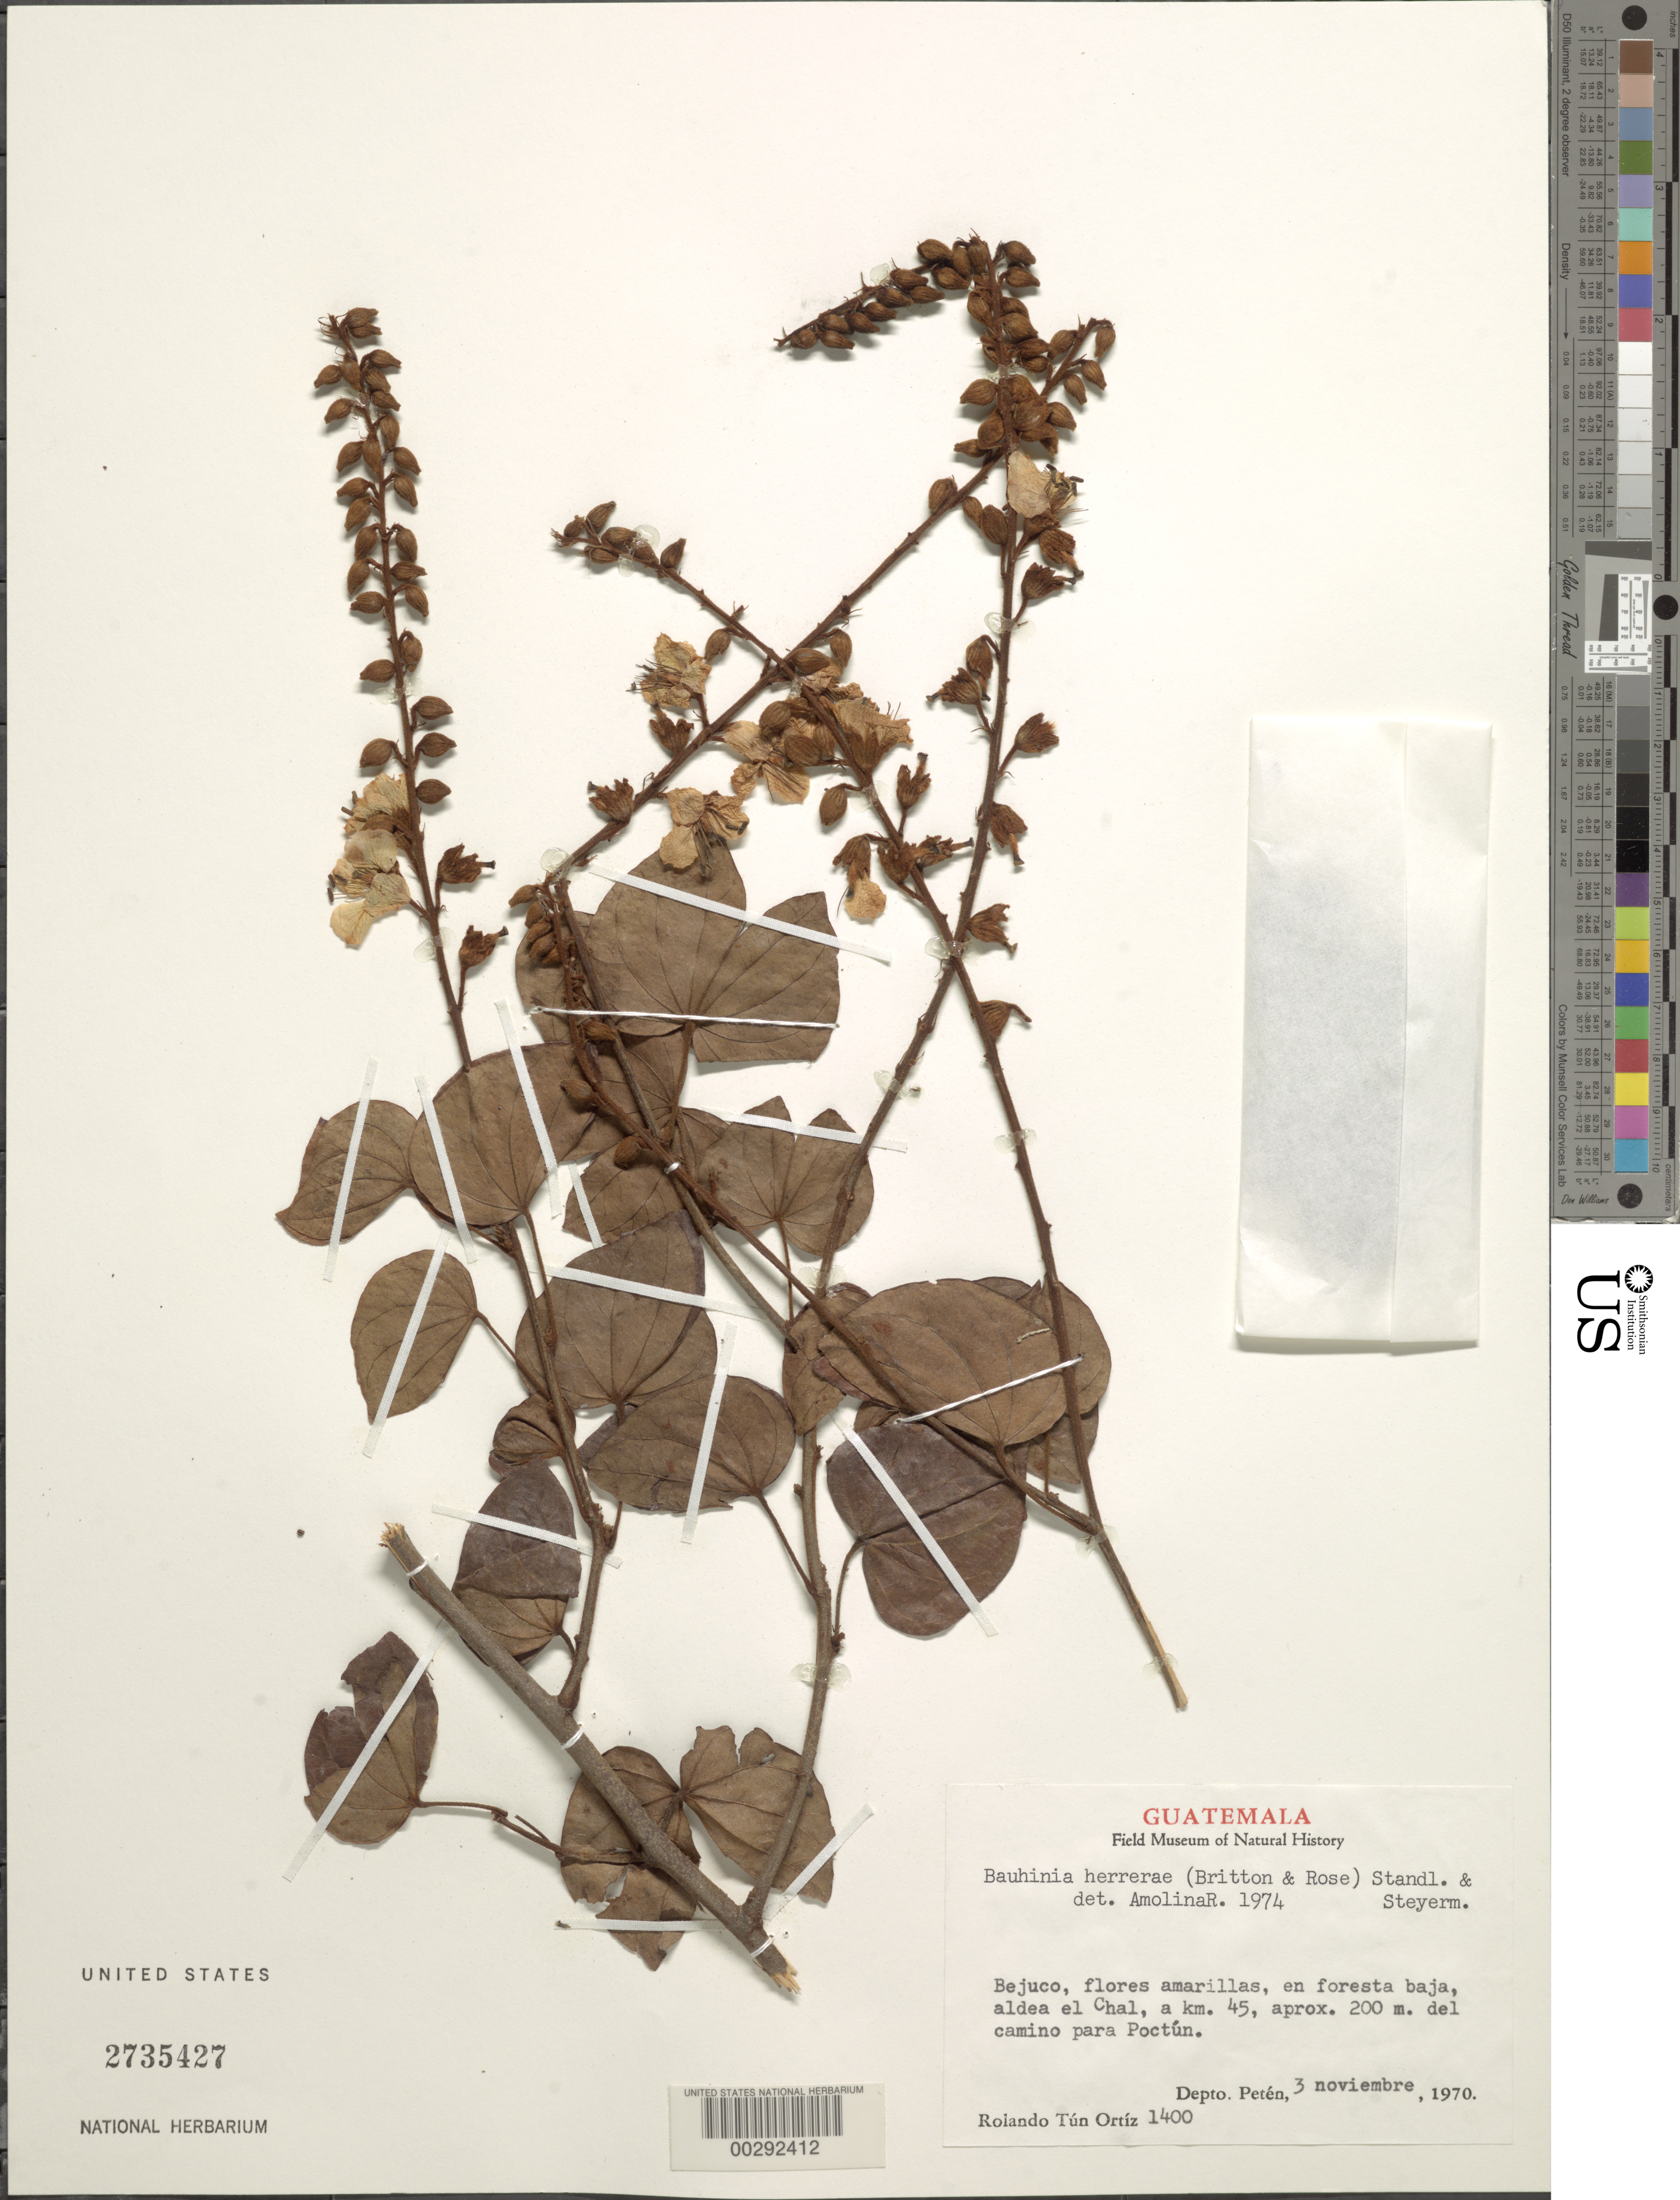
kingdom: Plantae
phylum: Tracheophyta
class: Magnoliopsida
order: Fabales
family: Fabaceae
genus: Bauhinia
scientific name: Bauhinia herrerae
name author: (Britton & Rose) Standl. & Steyerm.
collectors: R. Tún Ortiz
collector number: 1400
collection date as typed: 03 Nov 1970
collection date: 1970-11-03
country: Guatemala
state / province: El Petén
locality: Bejuco, village of Chal, km 45, ca 200m from the road to Poctun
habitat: Lower forest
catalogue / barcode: US 2735427